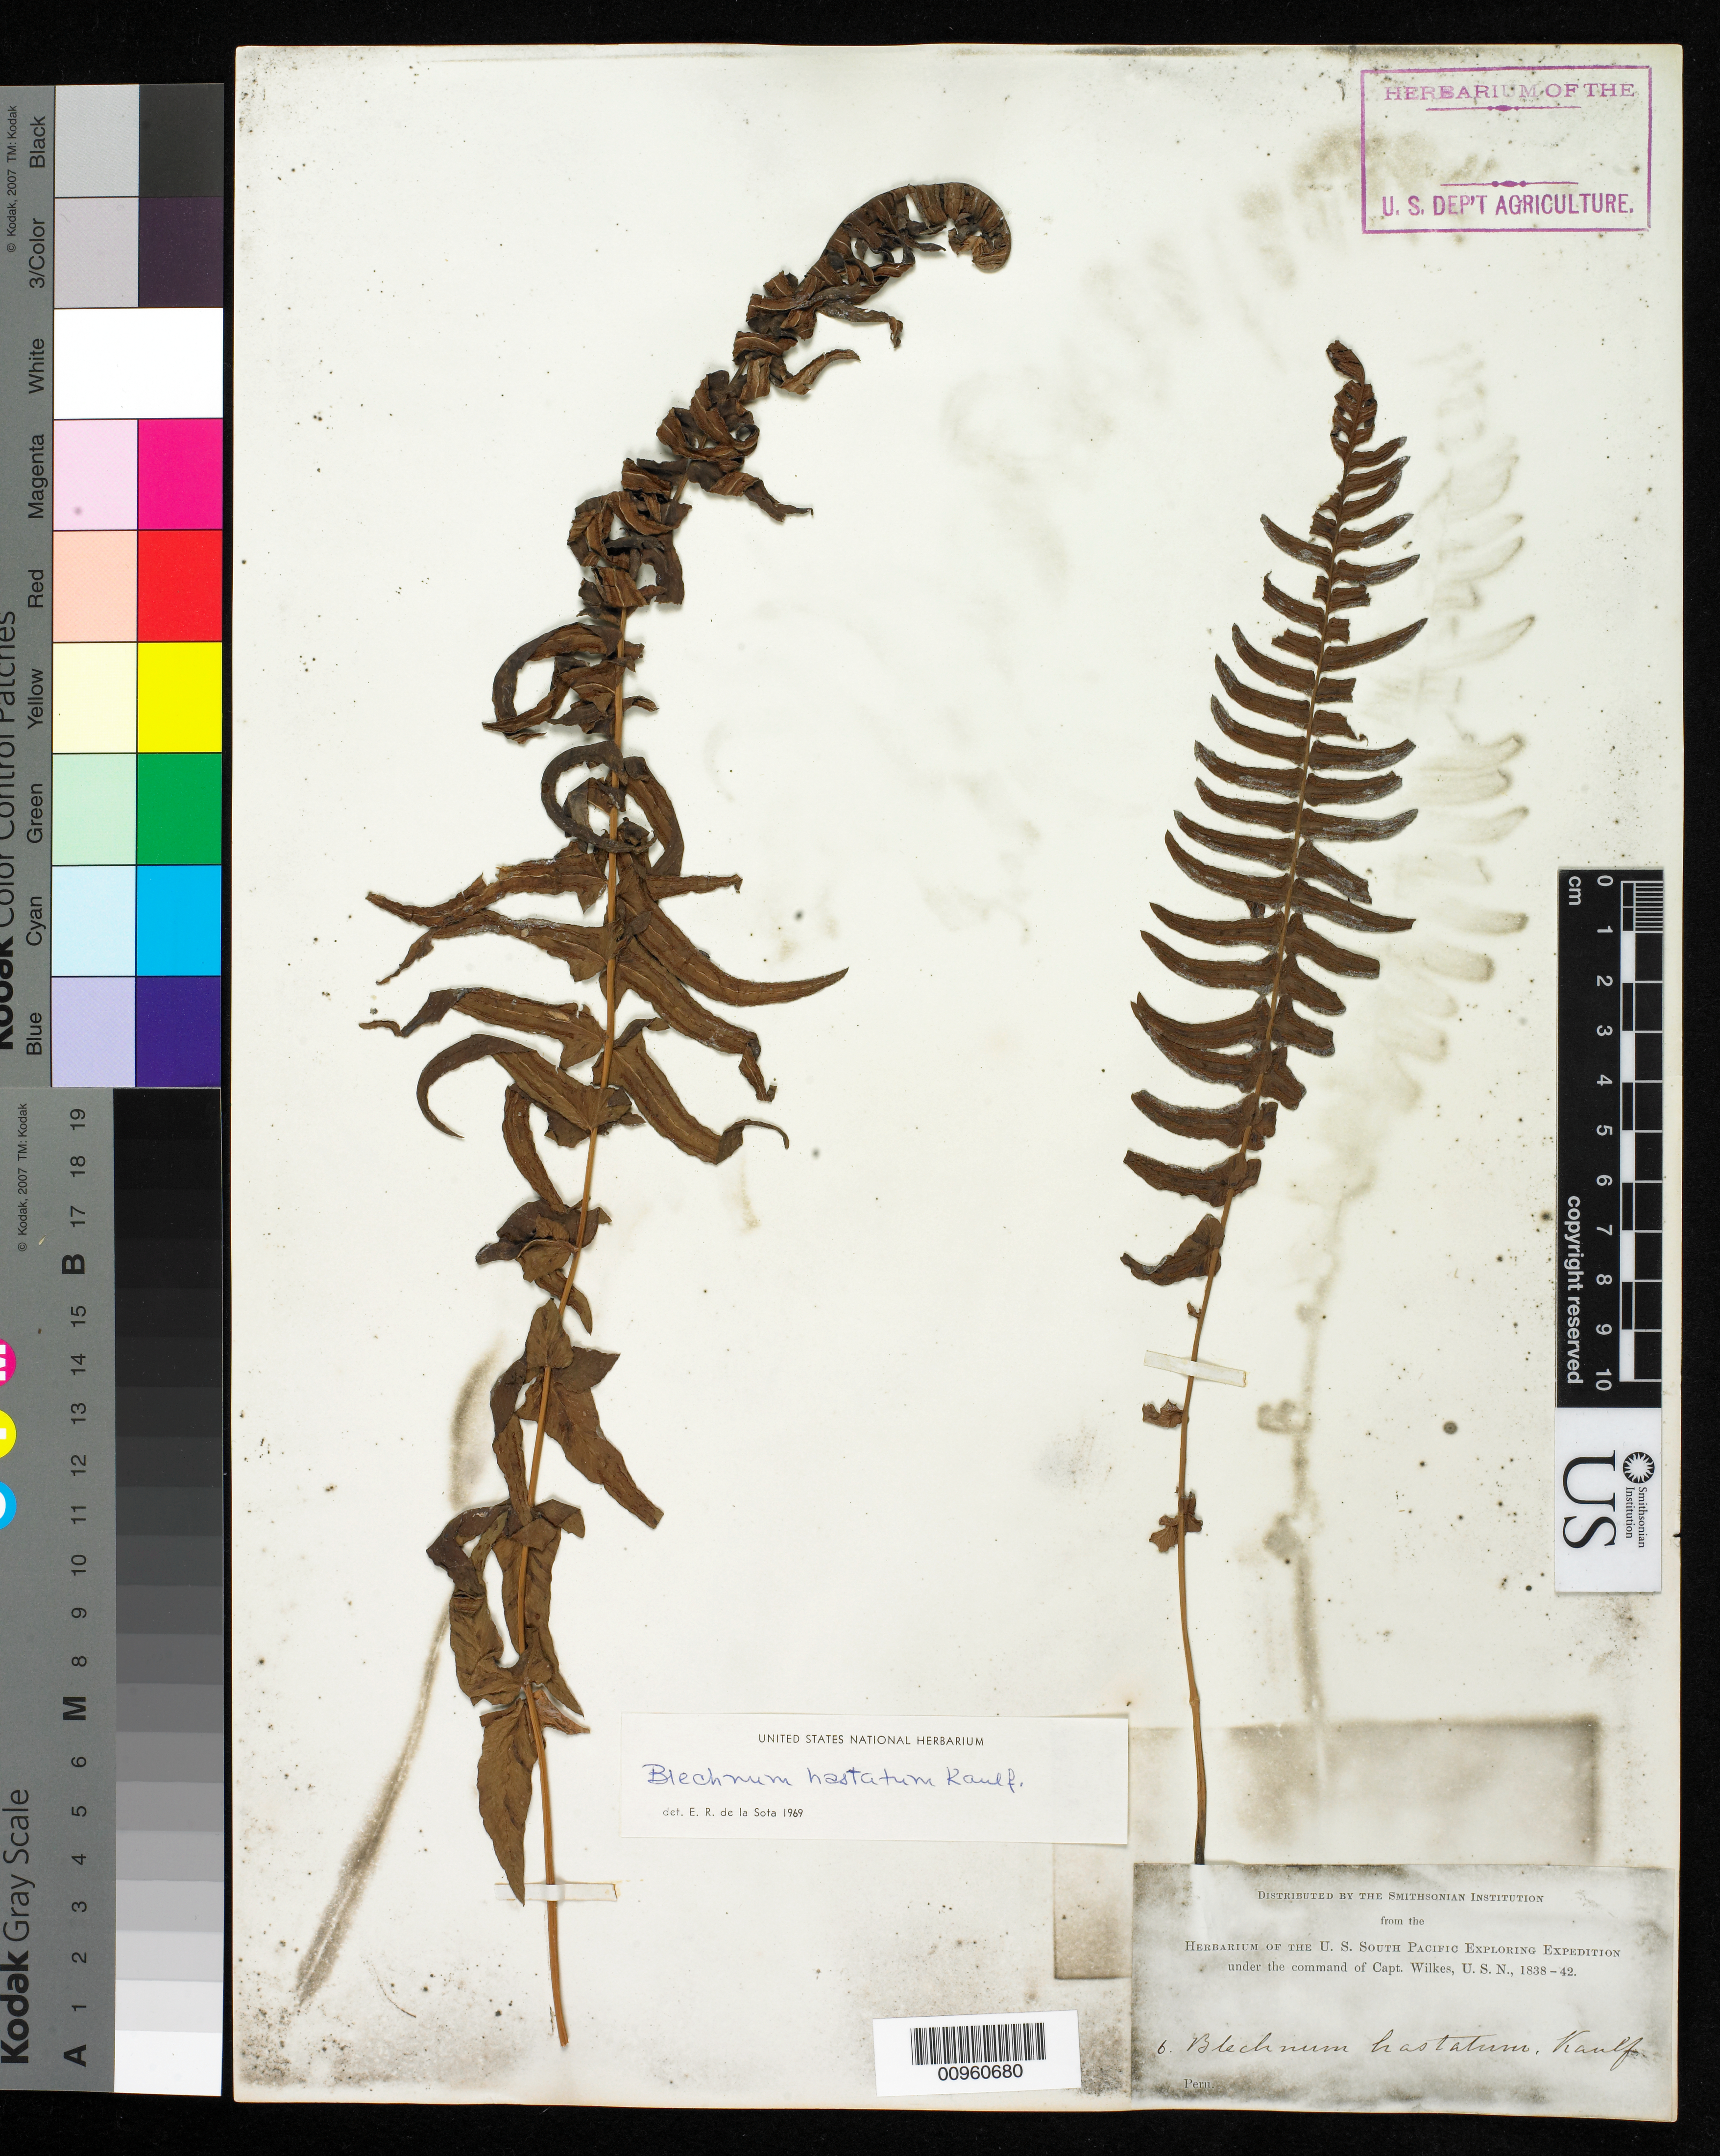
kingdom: Plantae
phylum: Tracheophyta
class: Polypodiopsida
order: Polypodiales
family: Blechnaceae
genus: Blechnum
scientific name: Blechnum hastatum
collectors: Wilkes Explor. Exped.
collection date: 1838/1842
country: Peru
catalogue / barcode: US 98666